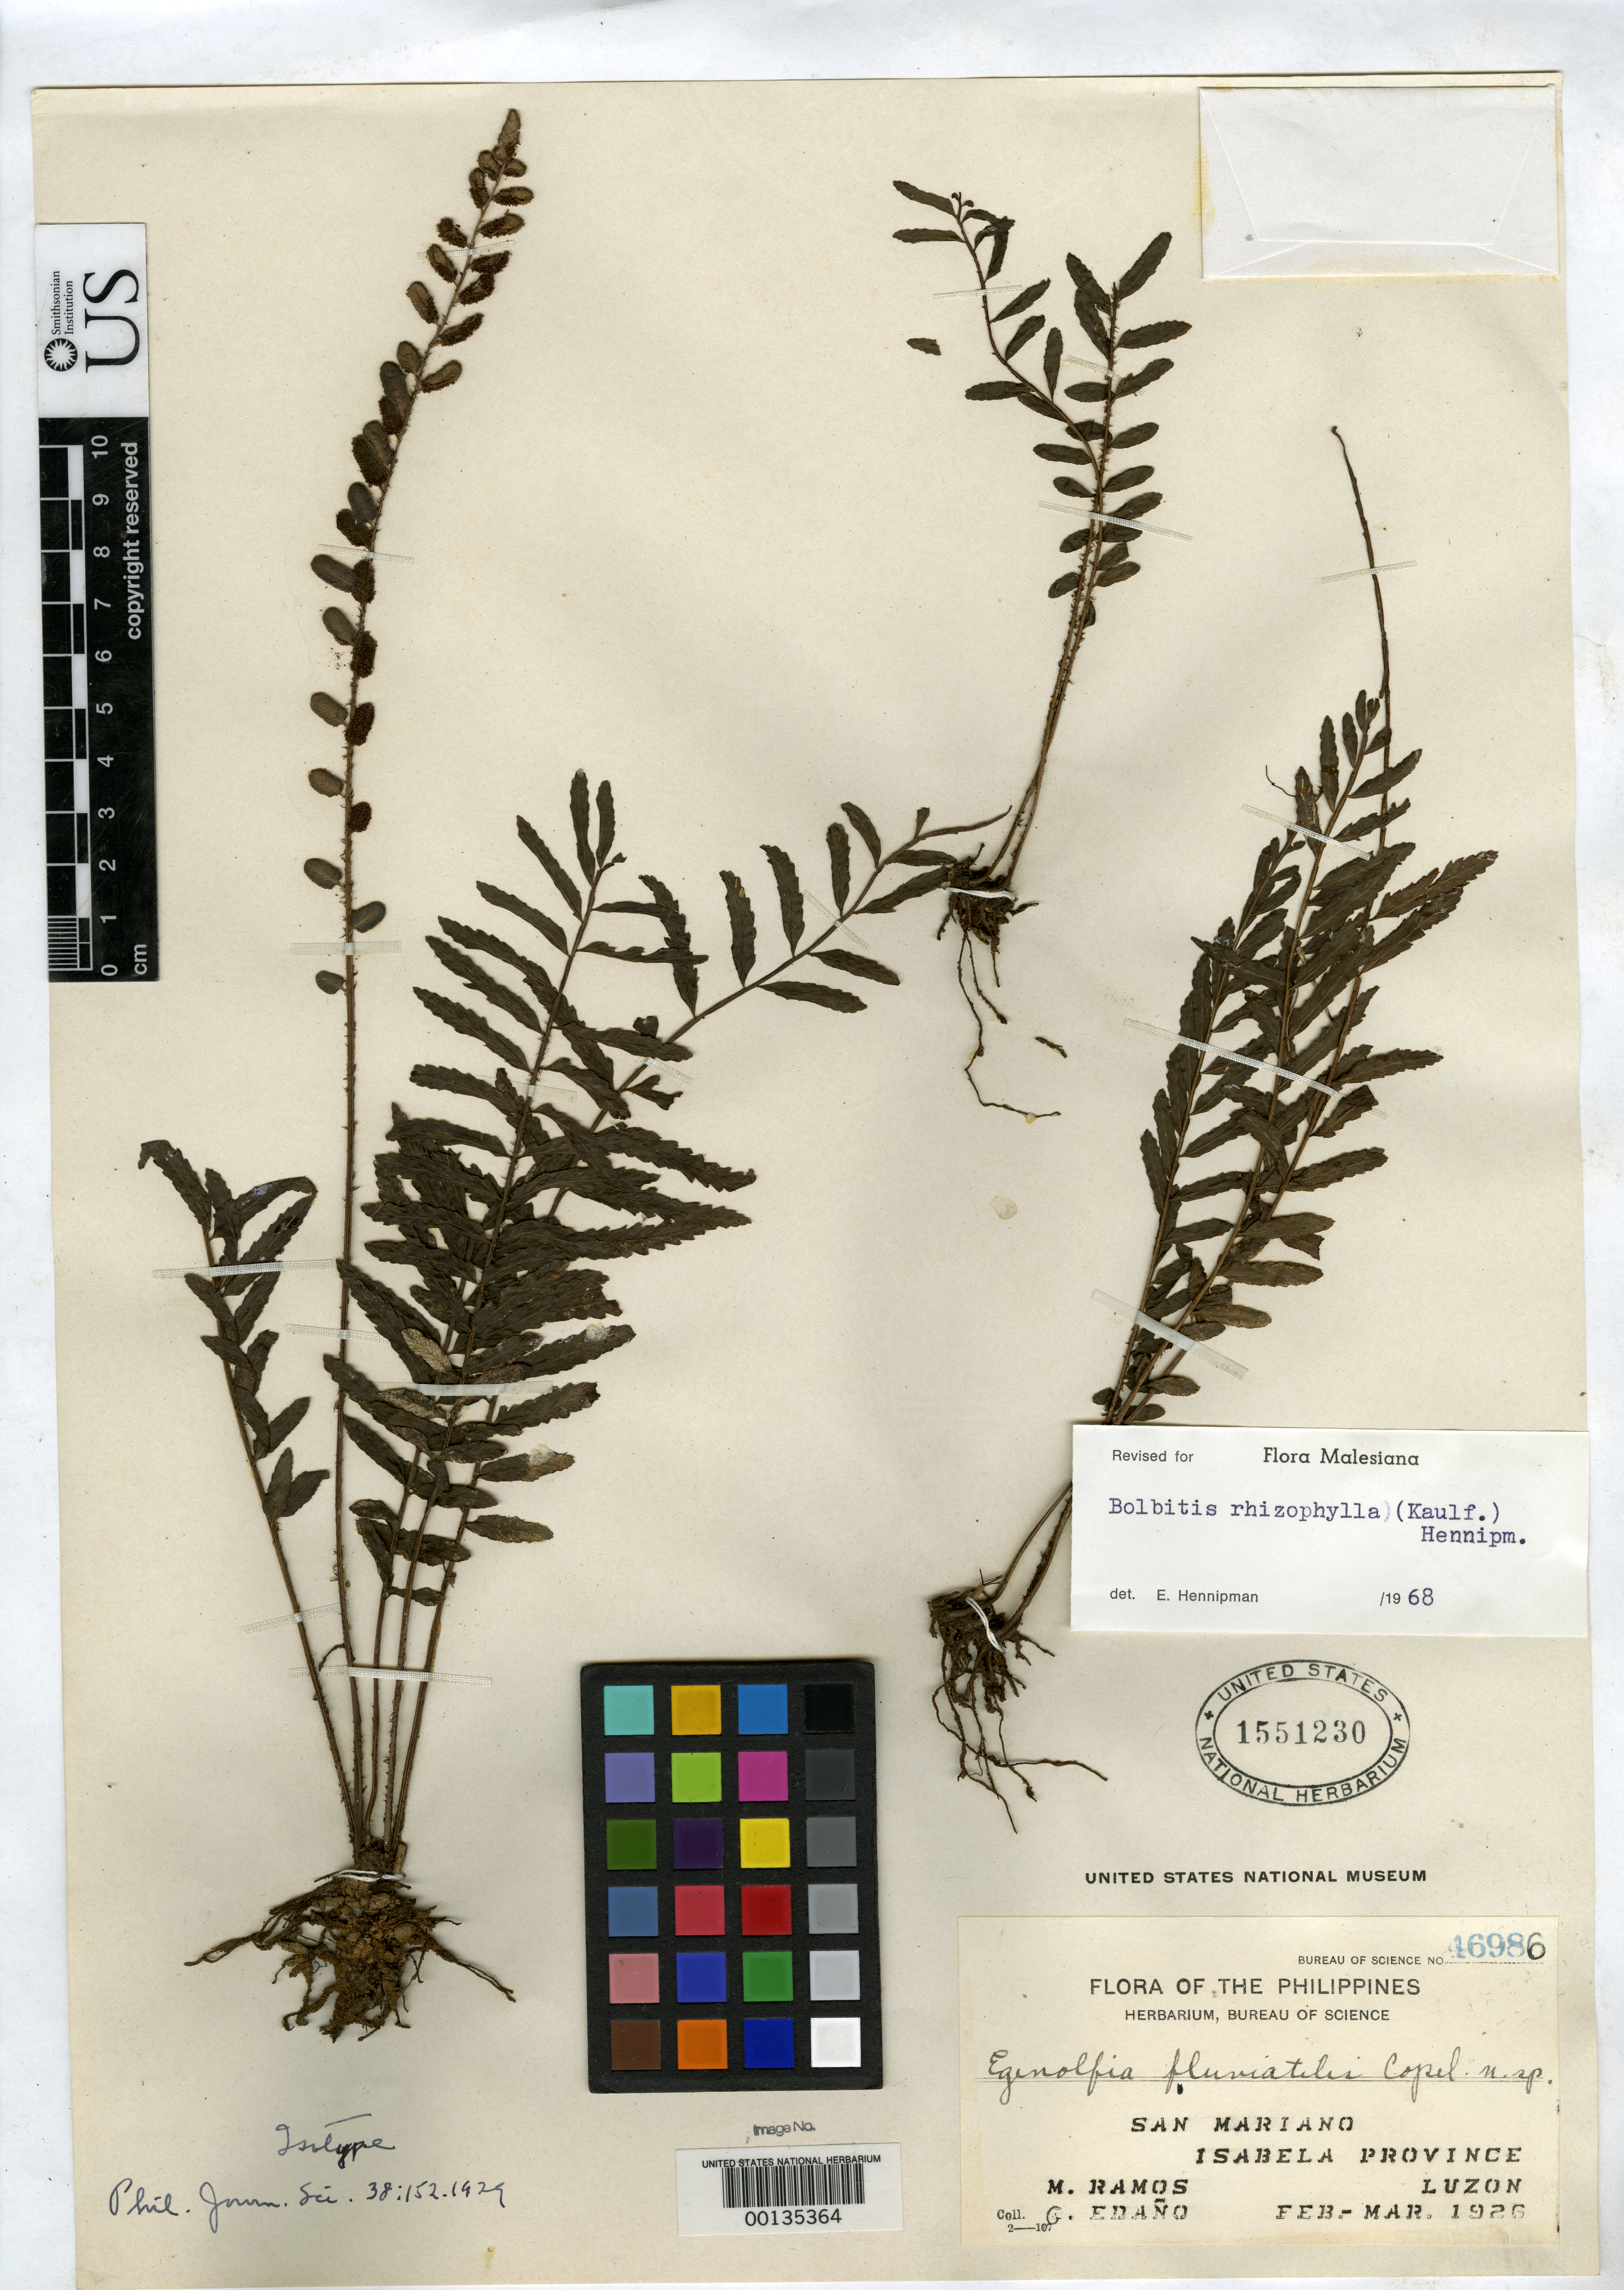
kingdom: Plantae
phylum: Tracheophyta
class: Polypodiopsida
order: Polypodiales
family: Dryopteridaceae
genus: Egenolfia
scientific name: Egenolfia fluviatilis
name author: Copel.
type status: Isotype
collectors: M. Ramos & G. E. Edaño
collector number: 46986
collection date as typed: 1926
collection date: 1926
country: Philippines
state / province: Cagayan Valley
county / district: Isabela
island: Luzon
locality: San Marianno.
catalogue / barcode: US 1551230